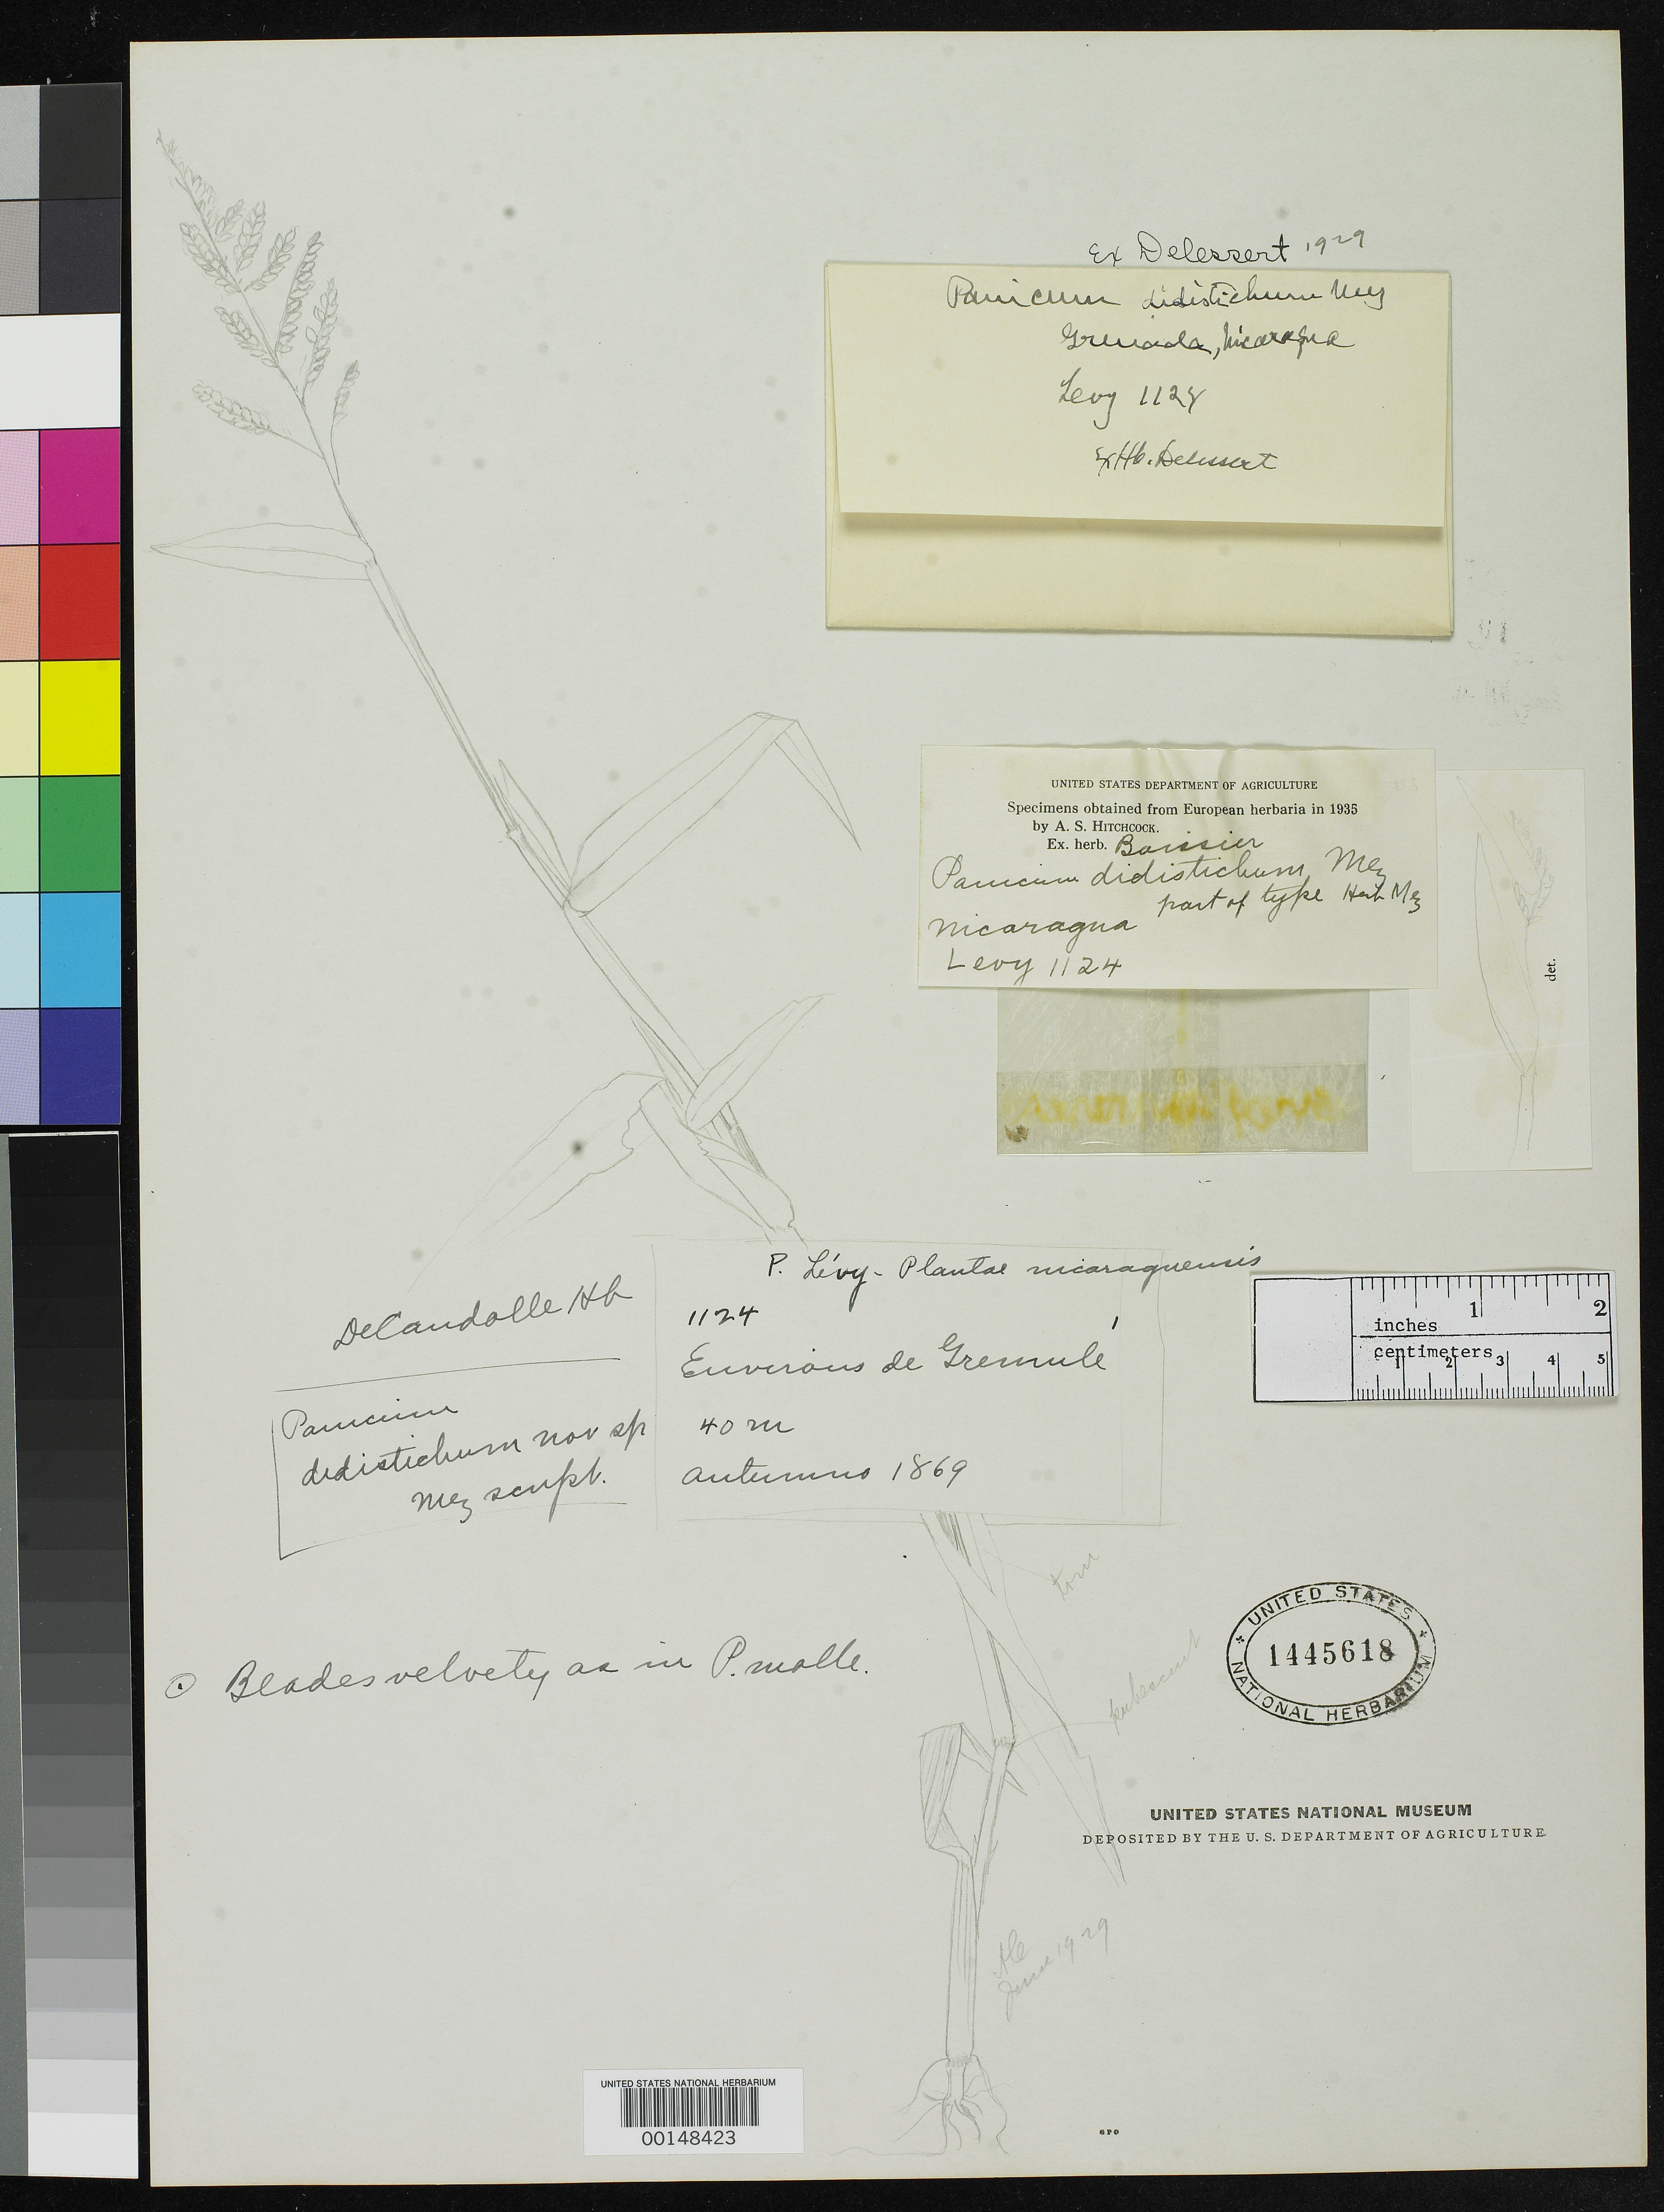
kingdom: Plantae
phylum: Tracheophyta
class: Liliopsida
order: Poales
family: Poaceae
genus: Panicum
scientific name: Panicum didistichum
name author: Mez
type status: Type Fragment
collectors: P. Levy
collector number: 1124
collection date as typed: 1869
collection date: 1869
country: Nicaragua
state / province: Granada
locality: Prope Grenada.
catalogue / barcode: US 1445618